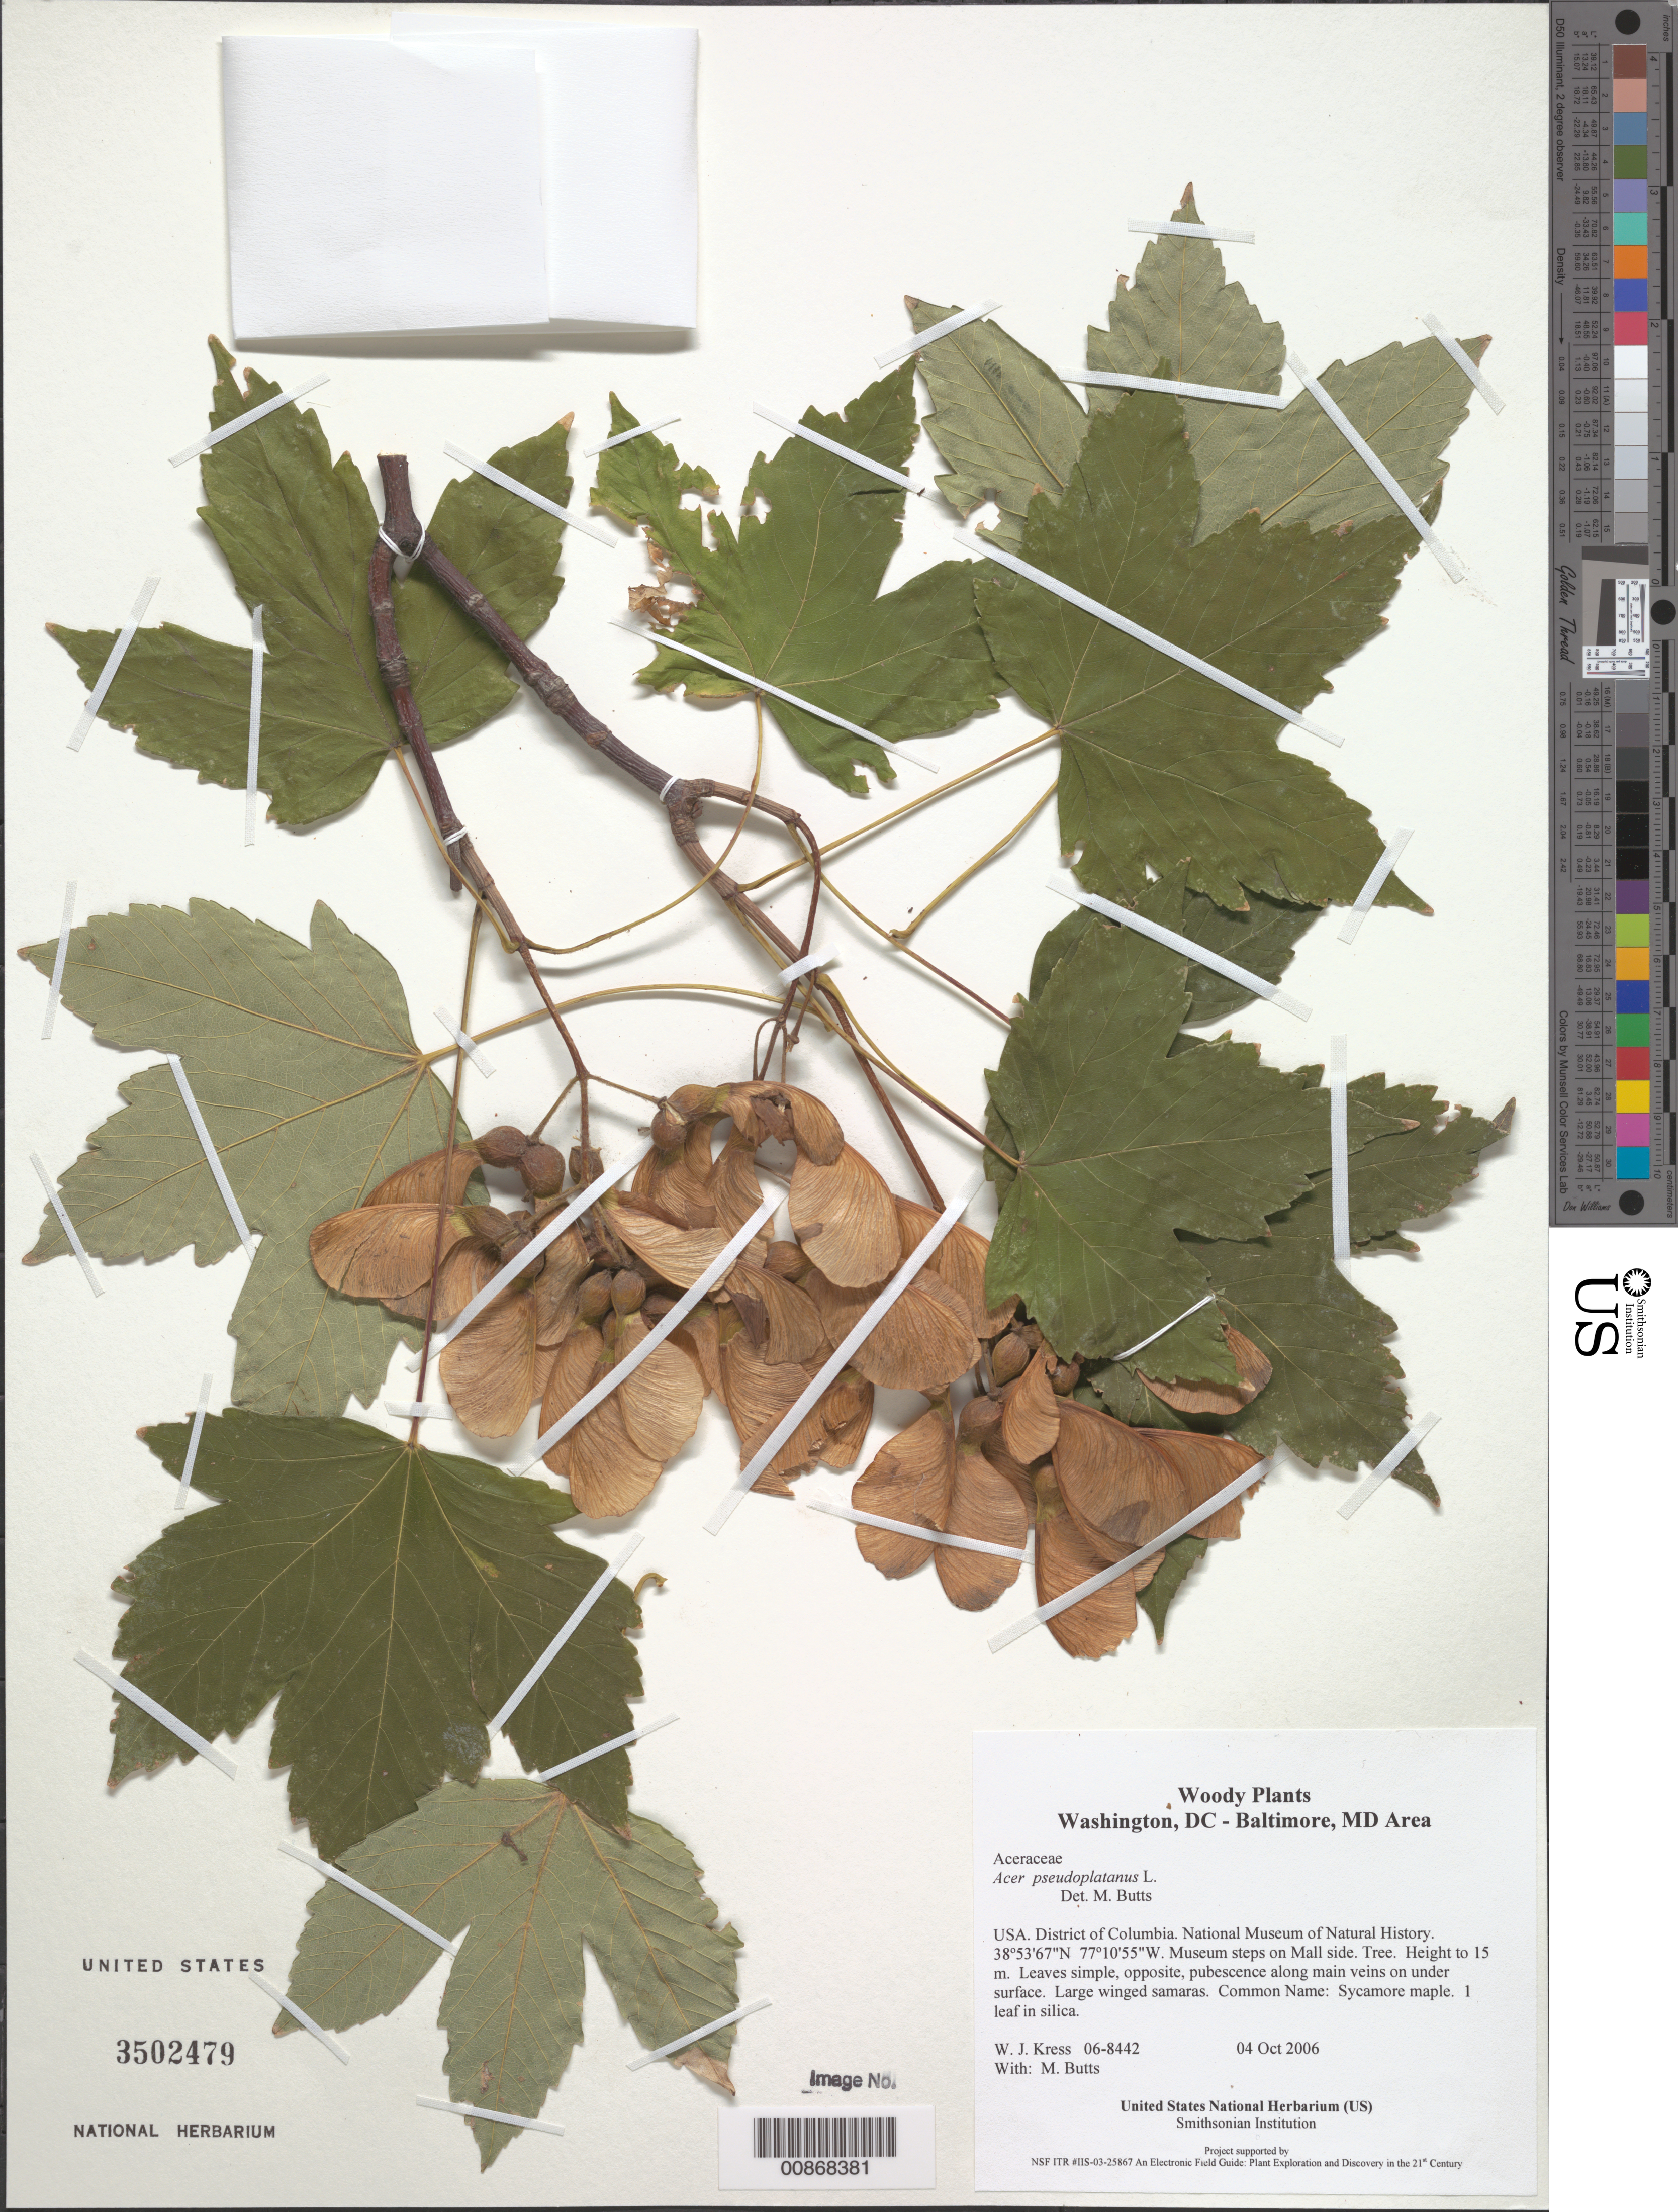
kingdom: Plantae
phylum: Tracheophyta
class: Magnoliopsida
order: Sapindales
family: Sapindaceae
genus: Acer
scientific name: Acer pseudoplatanus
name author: L.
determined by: Butts, M. B.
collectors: W. J. Kress & M. B. Butts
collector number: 06-8442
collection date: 2006-10-04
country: United States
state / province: District of Columbia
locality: National Museum of Natural History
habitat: Museum steps on Mall side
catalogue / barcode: US 3502479